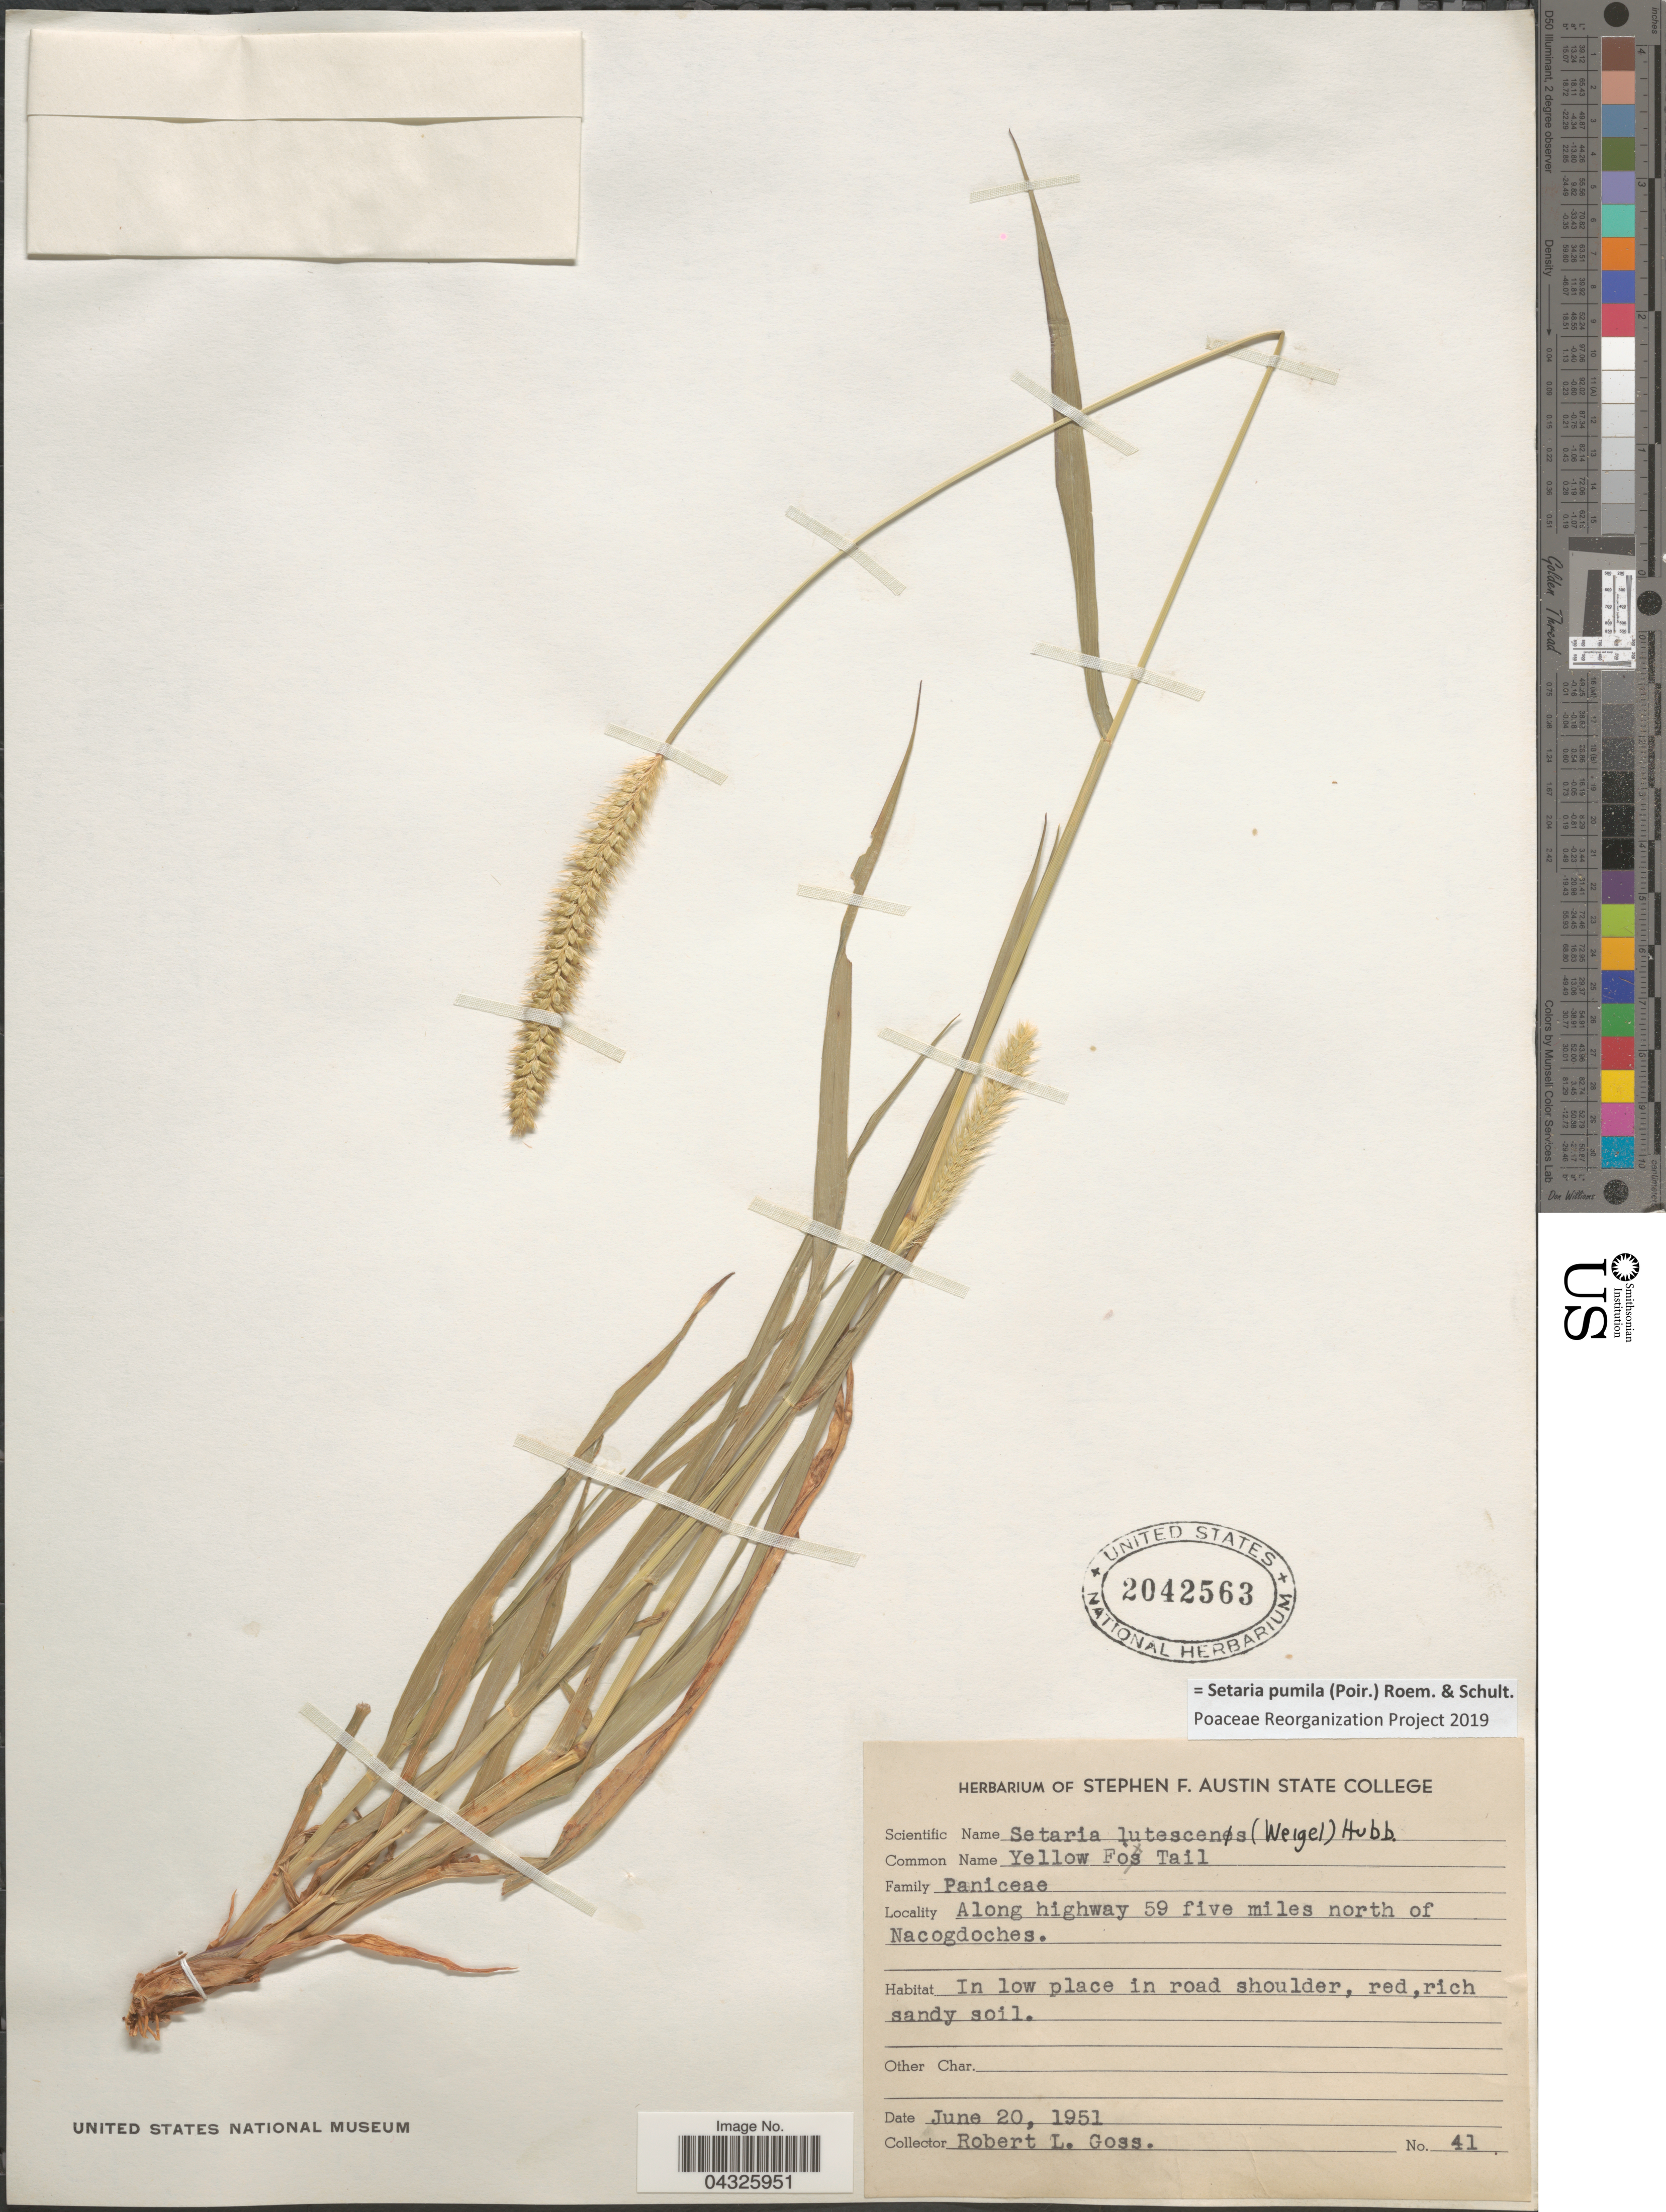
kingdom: Plantae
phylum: Tracheophyta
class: Liliopsida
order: Poales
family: Poaceae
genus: Setaria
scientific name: Setaria pumila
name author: (Poir.) Roem. & Schult.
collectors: R. Goss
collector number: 41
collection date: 1951-06-20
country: United States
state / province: Texas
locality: Along highway 59 five miles north of Nacogdoches.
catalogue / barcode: US 2042563